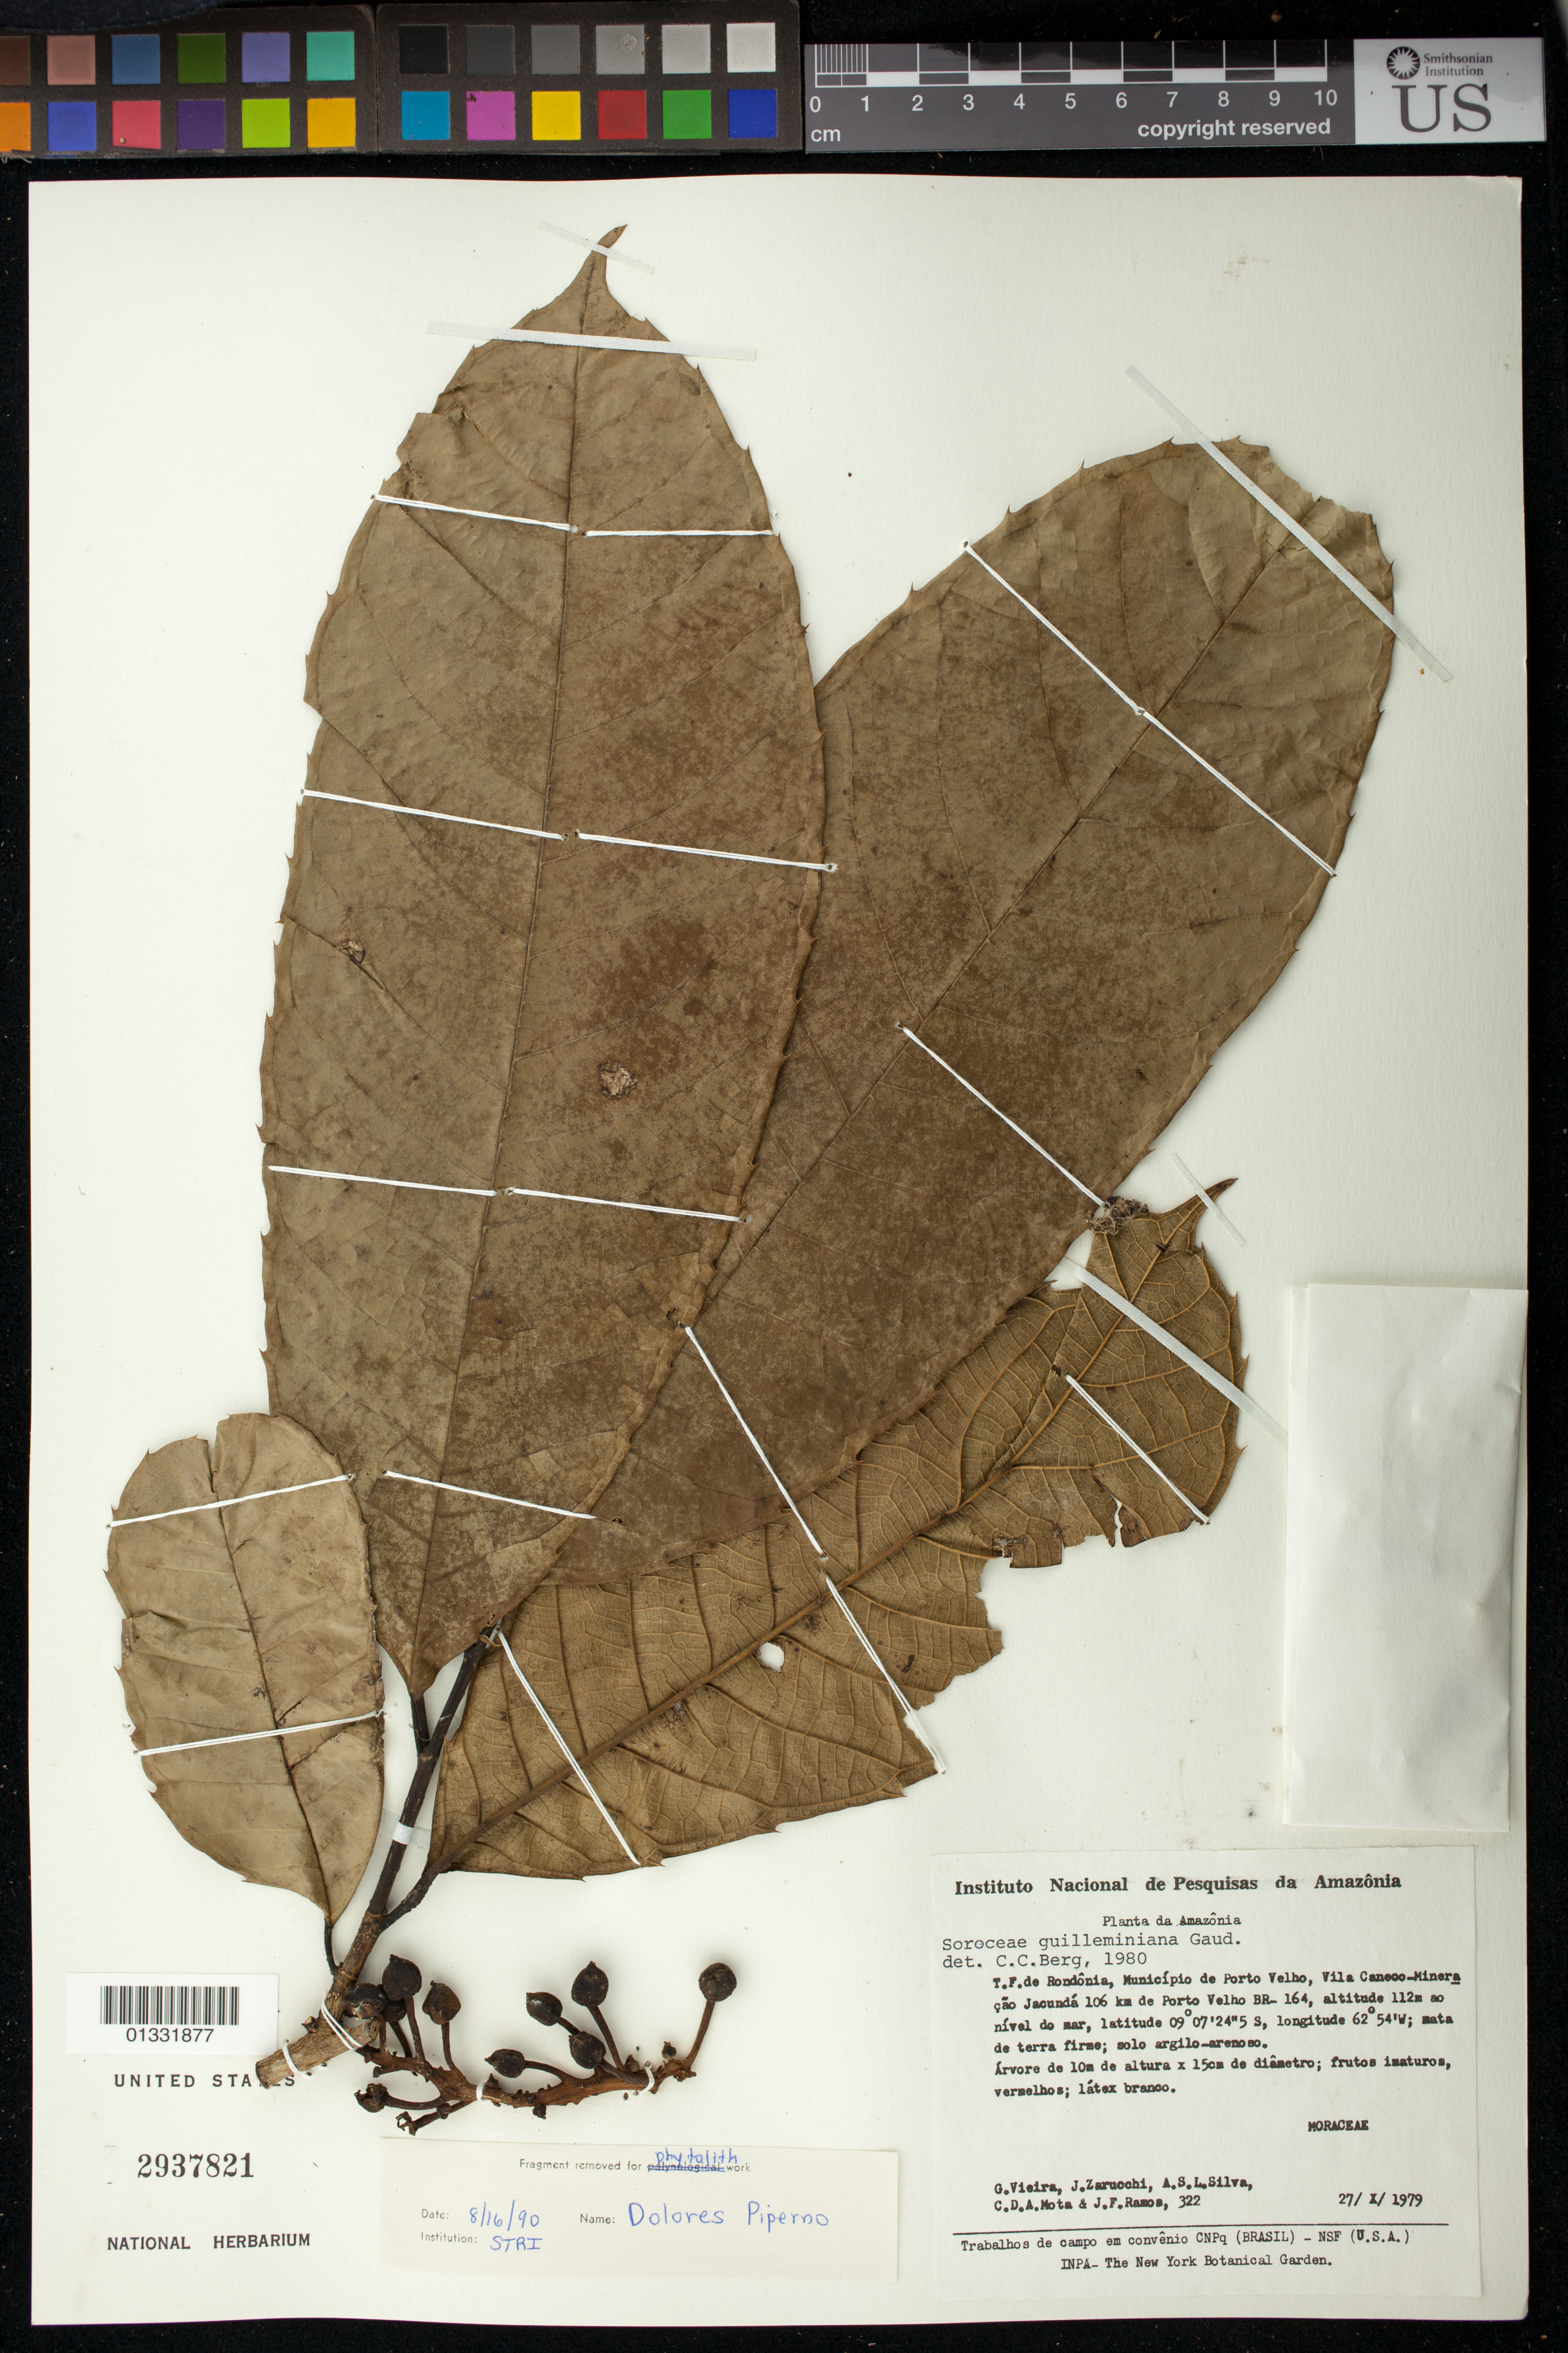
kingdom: Plantae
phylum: Tracheophyta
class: Magnoliopsida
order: Rosales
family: Moraceae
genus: Sorocea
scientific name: Sorocea guilleminiana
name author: Gaudich.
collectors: G. Vieira, J. L. Zarucchi, A. S. Silva, C. D. A. Mota & J. F. Ramos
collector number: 322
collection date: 1979-10-27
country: Brazil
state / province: Rondônia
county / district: Porto Velho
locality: Vila Caneco - mineração Jacundá. 106 km de Porto Velho, BR 164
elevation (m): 112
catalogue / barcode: US 2937821